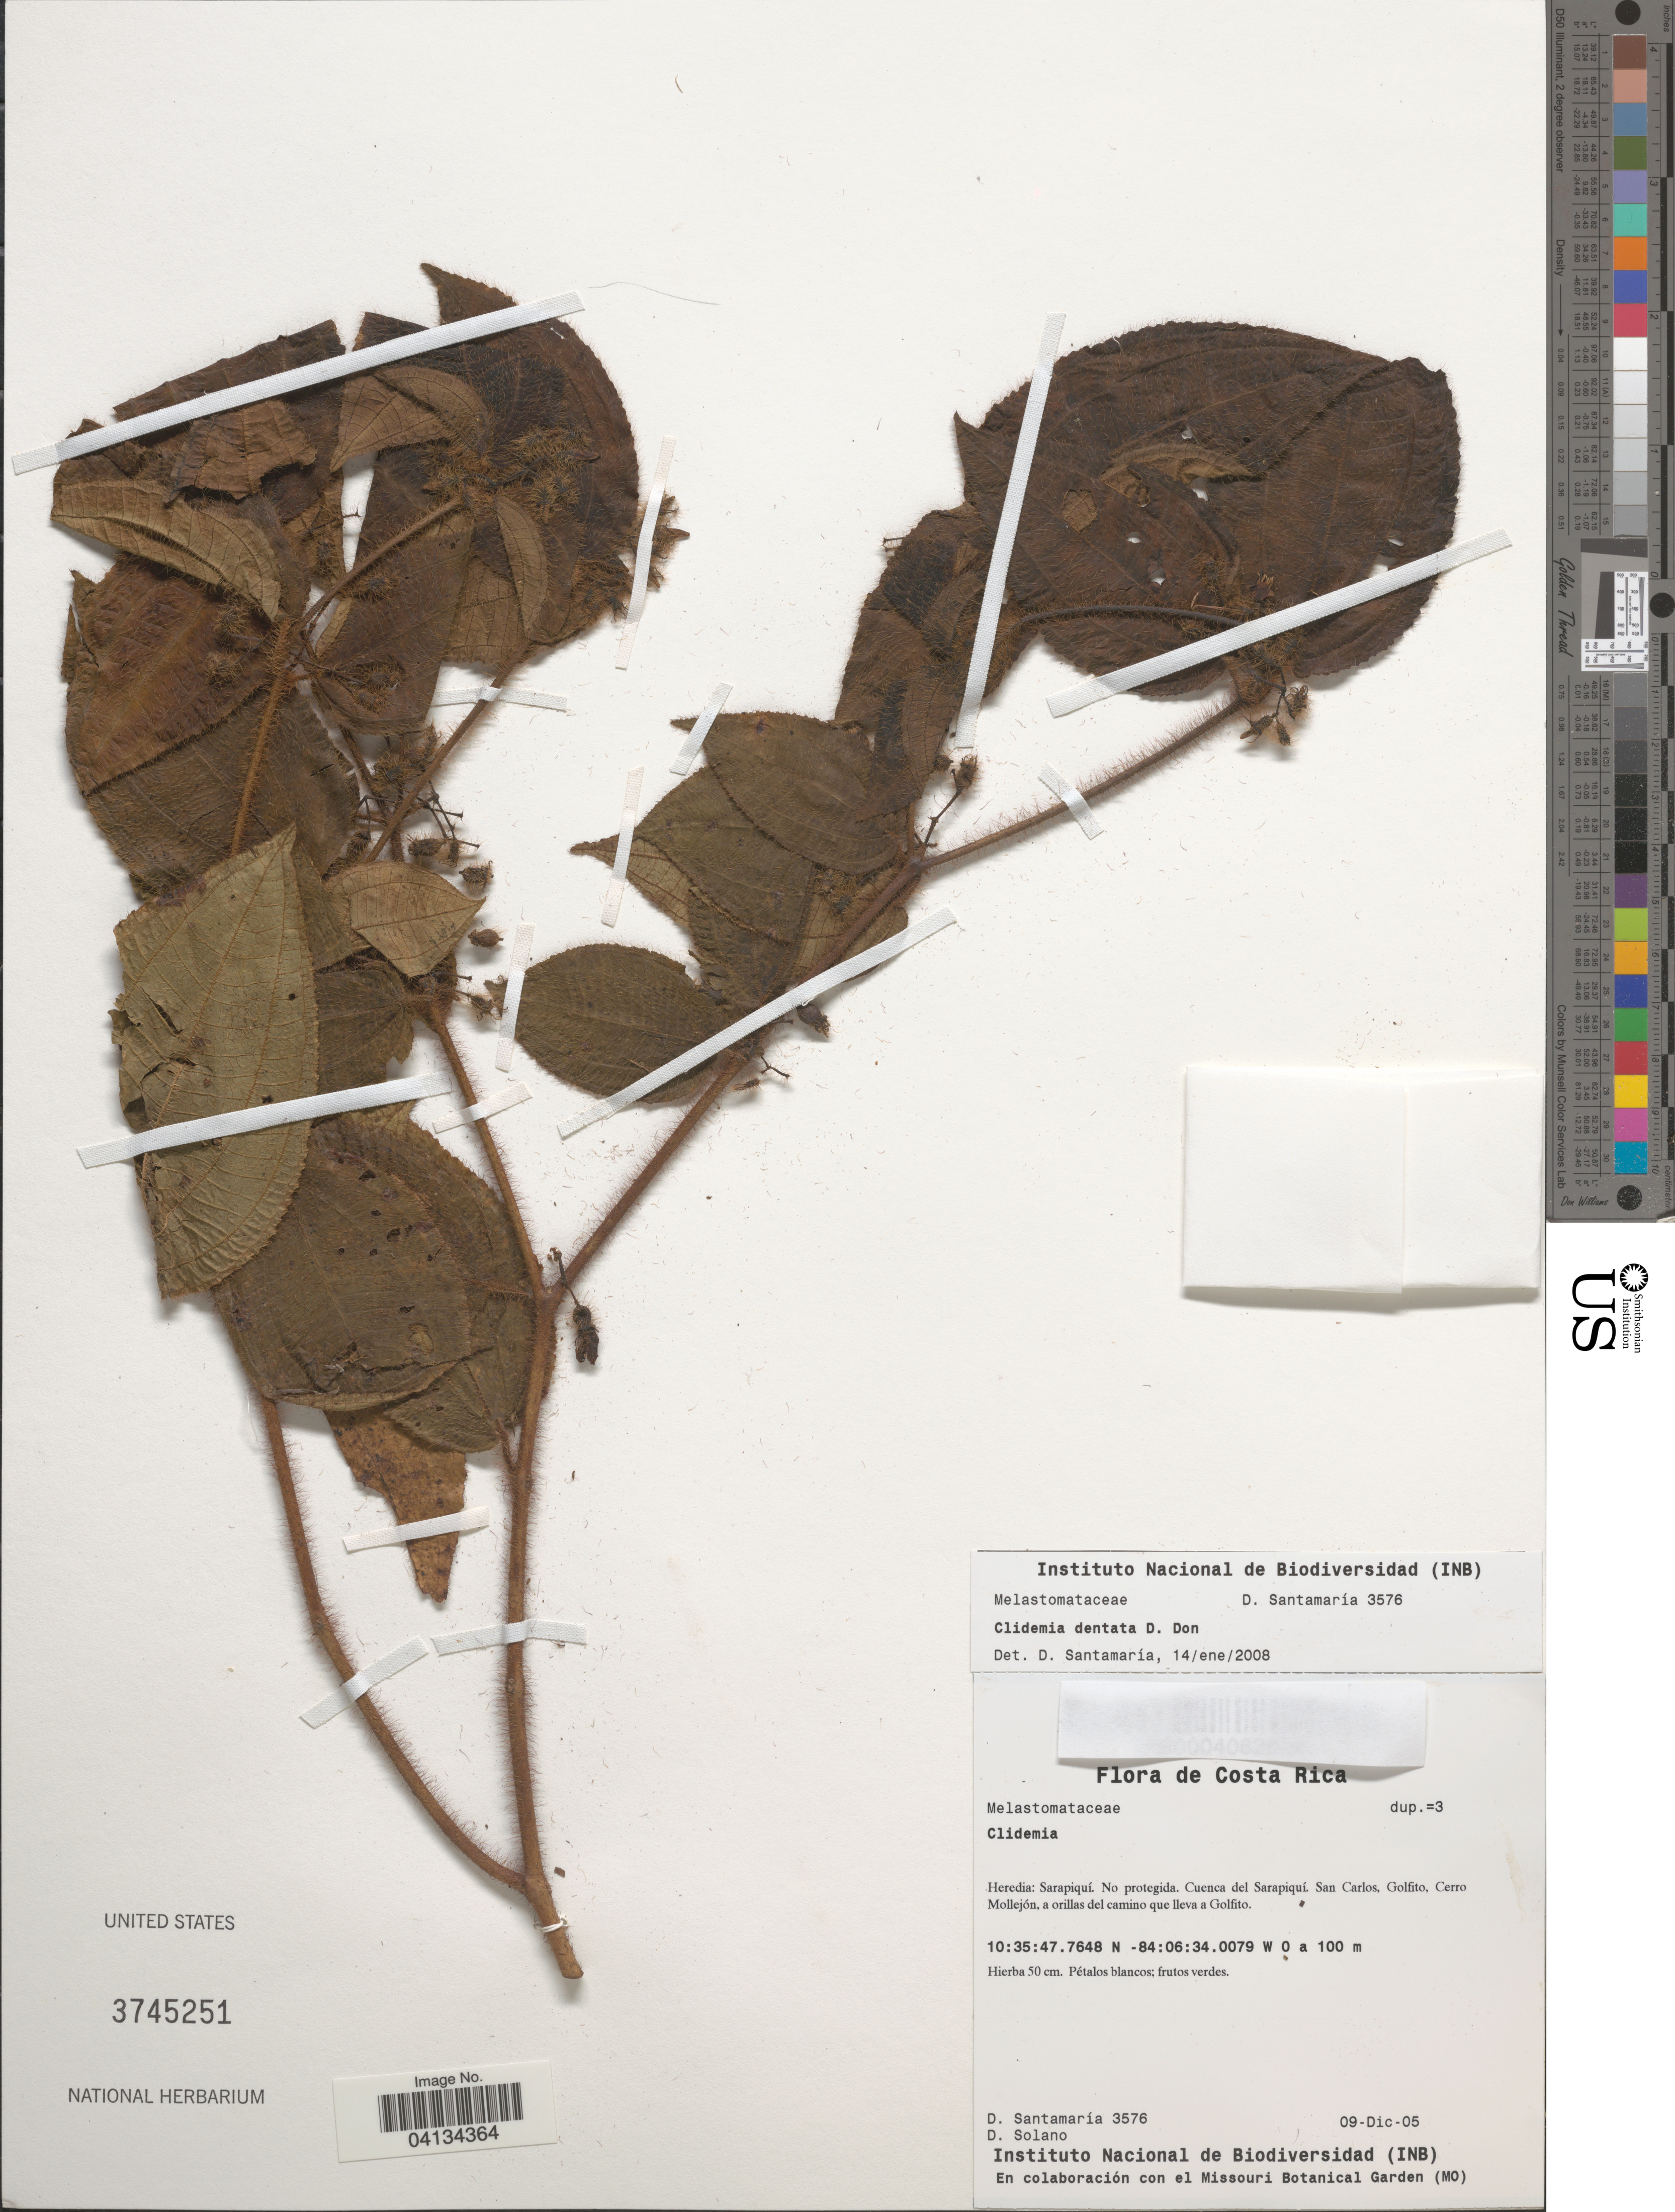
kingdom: Plantae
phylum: Tracheophyta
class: Magnoliopsida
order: Myrtales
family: Melastomataceae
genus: Clidemia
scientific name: Clidemia dentata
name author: D. Don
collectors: D. Santamaria & D. Solano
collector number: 3576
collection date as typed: Transcribed d/m/y: 9/12/5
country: Costa Rica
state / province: Heredia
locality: Sarapiquí. No protegida. Cuenca del Sarapiquí. San Carlos, Golfito, Cerro Mollejón, a orillas del camino que lleva a Golfito.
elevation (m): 0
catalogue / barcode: US 3745251